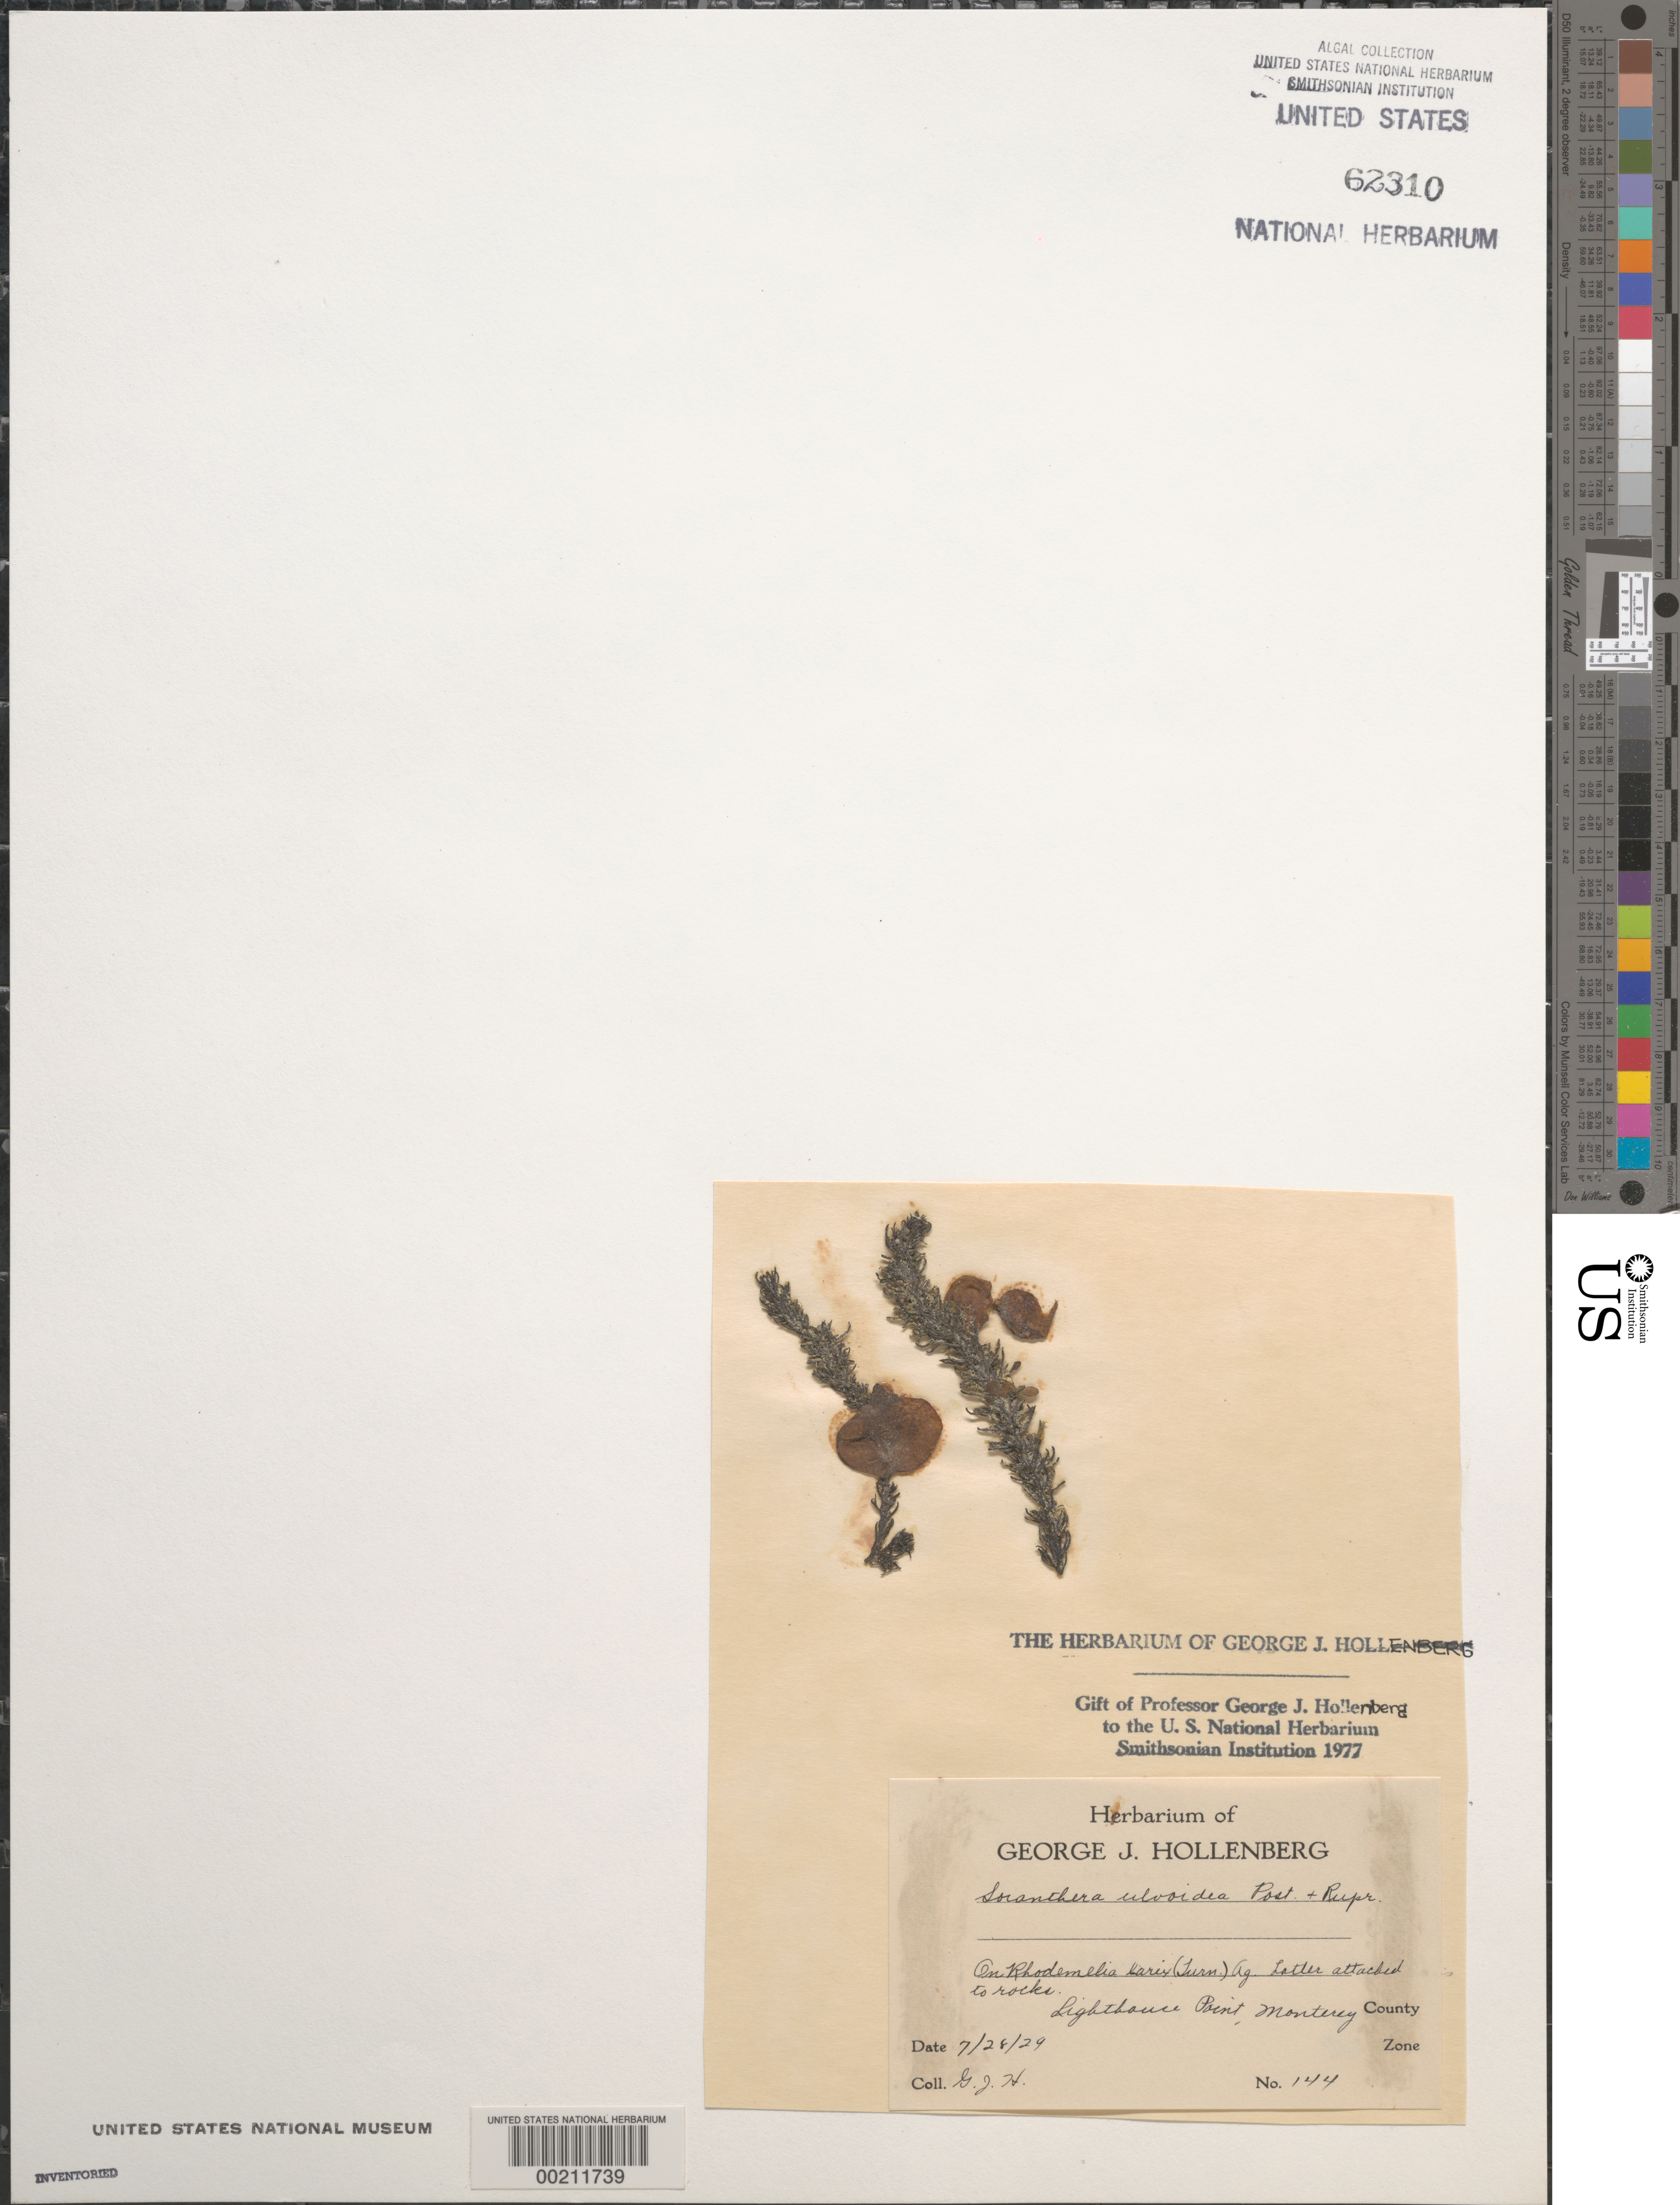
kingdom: Chromista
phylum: Ochrophyta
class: Phaeophyceae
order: Dictyosiphonales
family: Punctariaceae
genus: Soranthera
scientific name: Soranthera ulvoidea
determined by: Hollenberg, George J.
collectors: G. Hollenberg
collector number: GJH 144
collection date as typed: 28 Jul 1929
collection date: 1929-07-28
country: United States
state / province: California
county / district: Monterey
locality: Lighthouse Point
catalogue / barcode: US 62310